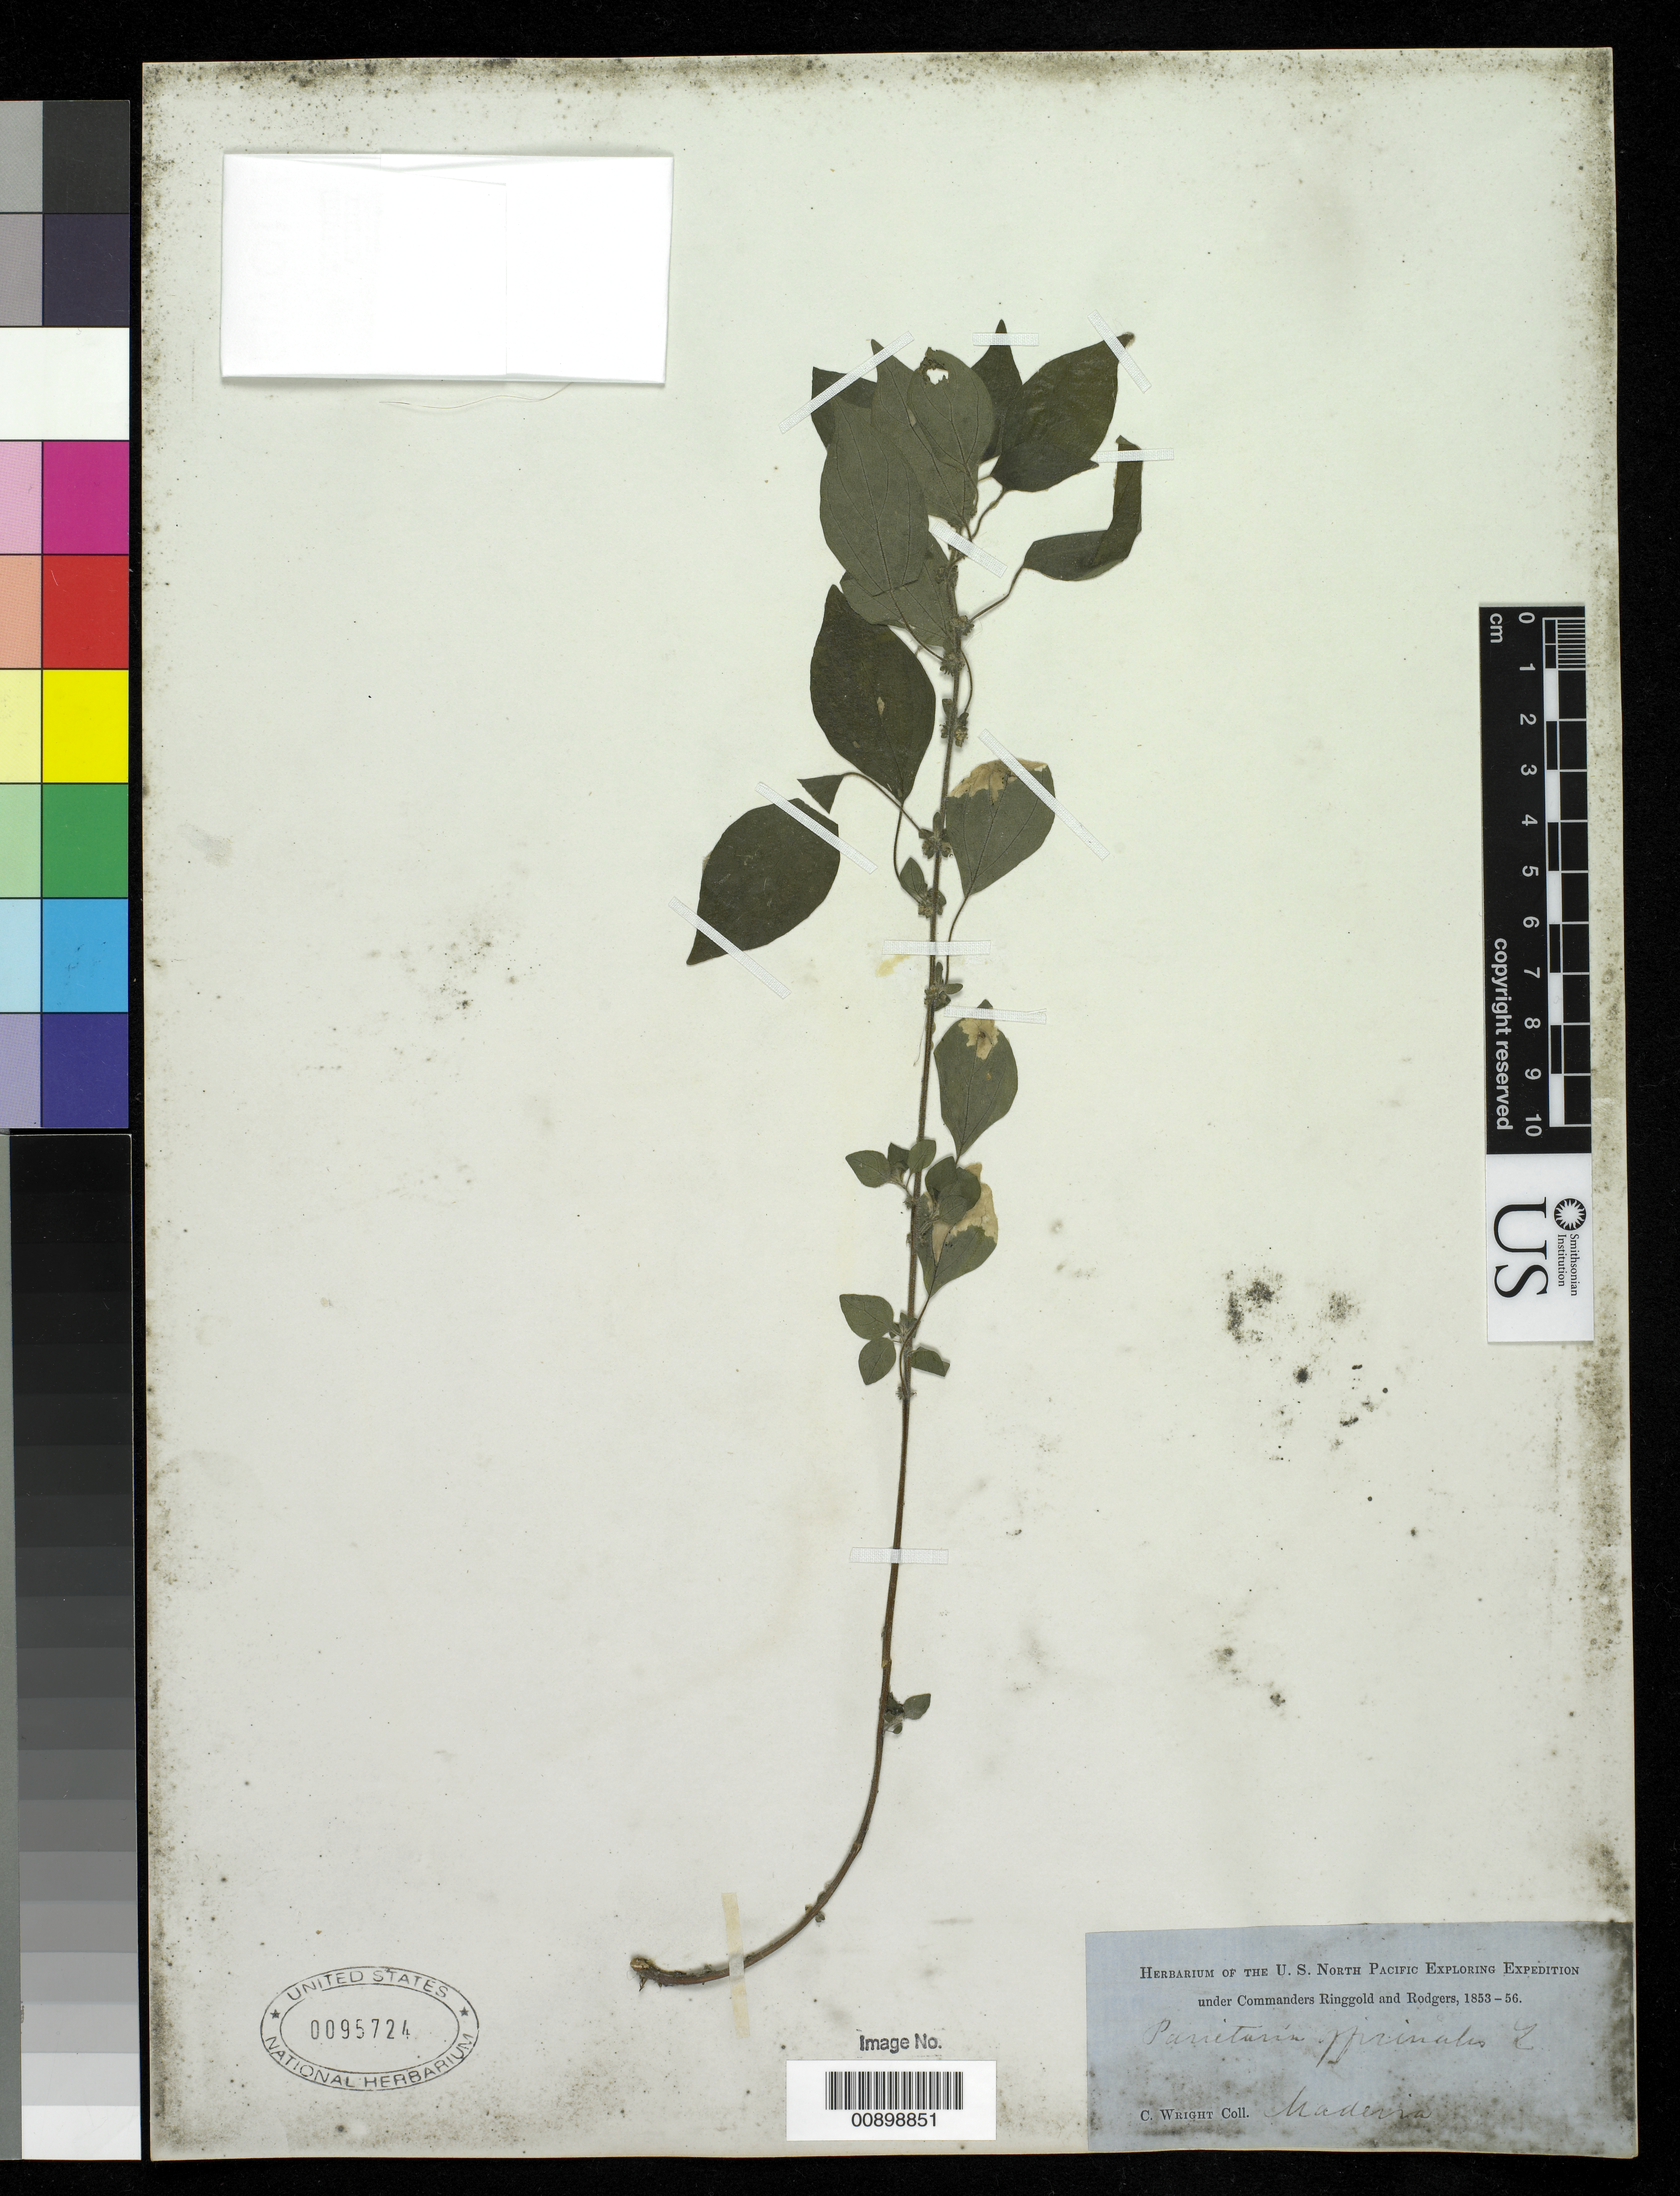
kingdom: Plantae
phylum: Tracheophyta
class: Magnoliopsida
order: Rosales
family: Urticaceae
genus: Parietaria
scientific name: Parietaria officinalis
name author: L.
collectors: Wilkes Explor. Exped.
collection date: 1838/1842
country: Portugal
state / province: Madeira (Aut. Reg.)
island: Madeira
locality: Funchal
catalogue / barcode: US 95724